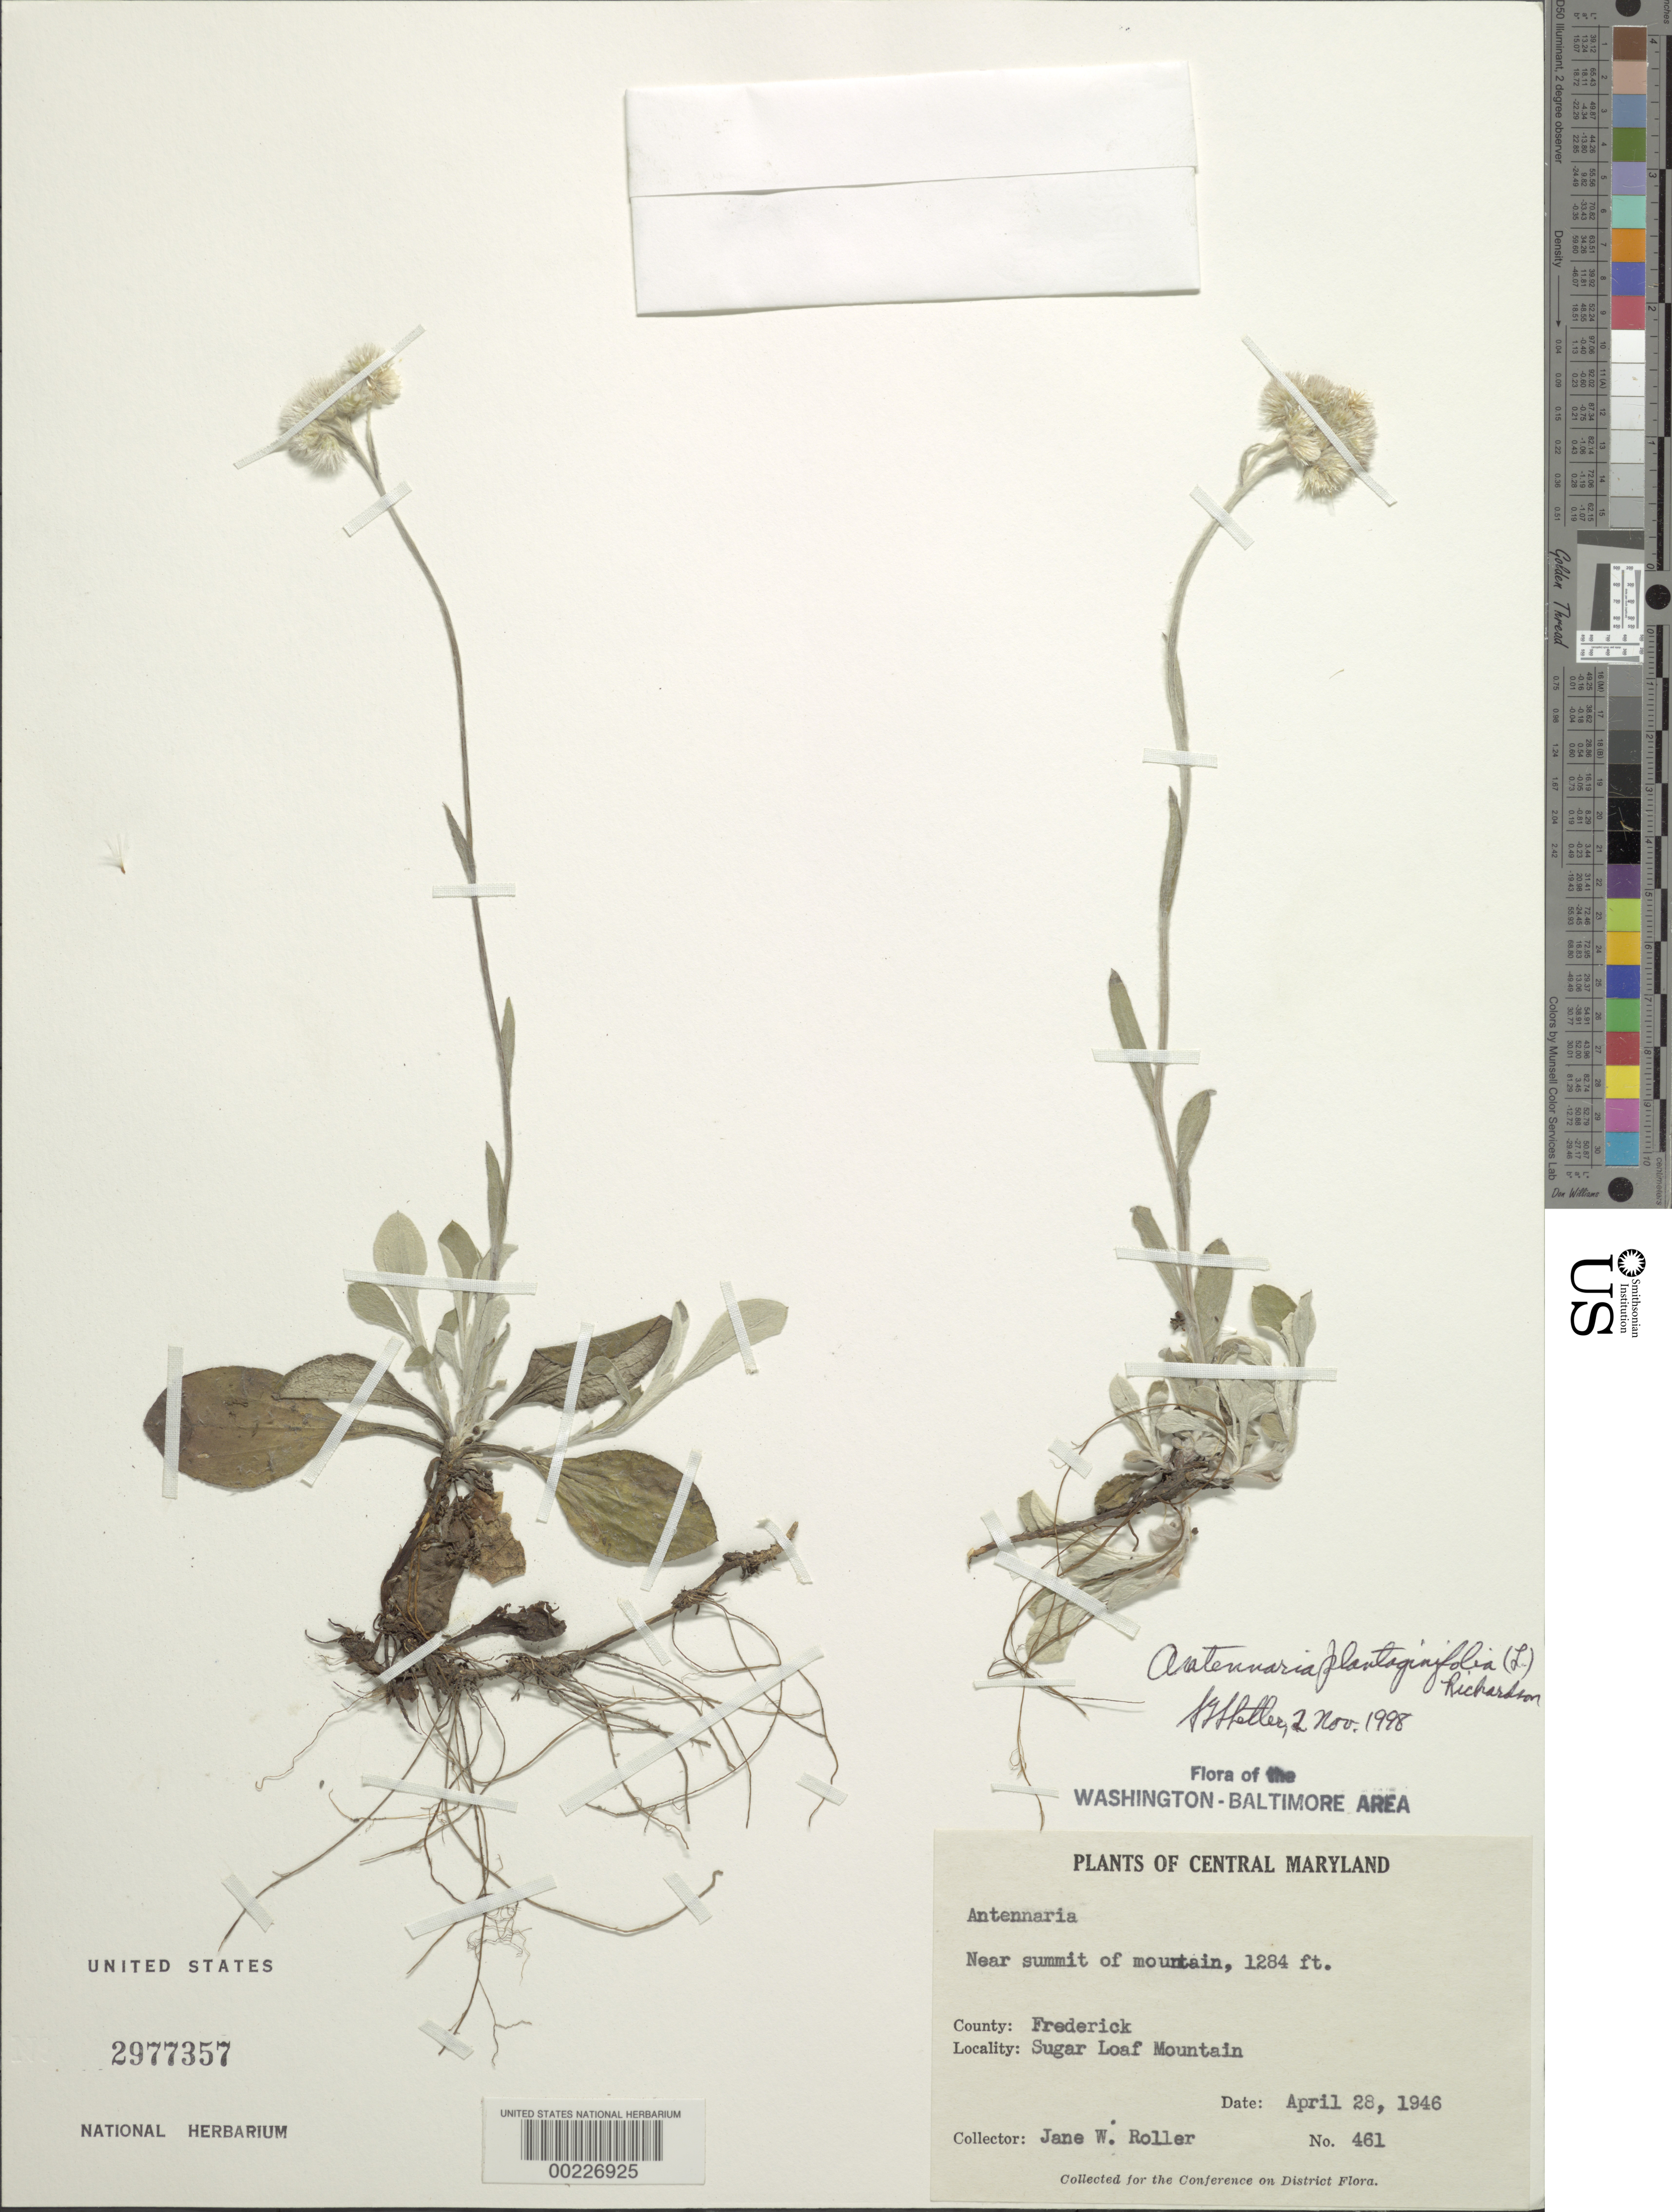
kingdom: Plantae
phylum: Tracheophyta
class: Magnoliopsida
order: Asterales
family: Asteraceae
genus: Antennaria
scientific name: Antennaria plantaginifolia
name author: (L.) Richardson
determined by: Shetler, Stanwyn G., (US), NMNH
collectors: J. W. Roller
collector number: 461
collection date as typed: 28 Apr 1946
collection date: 1946-04-28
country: United States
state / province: Maryland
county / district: Frederick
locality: Sugar Loaf Mountain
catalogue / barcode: US 2977357